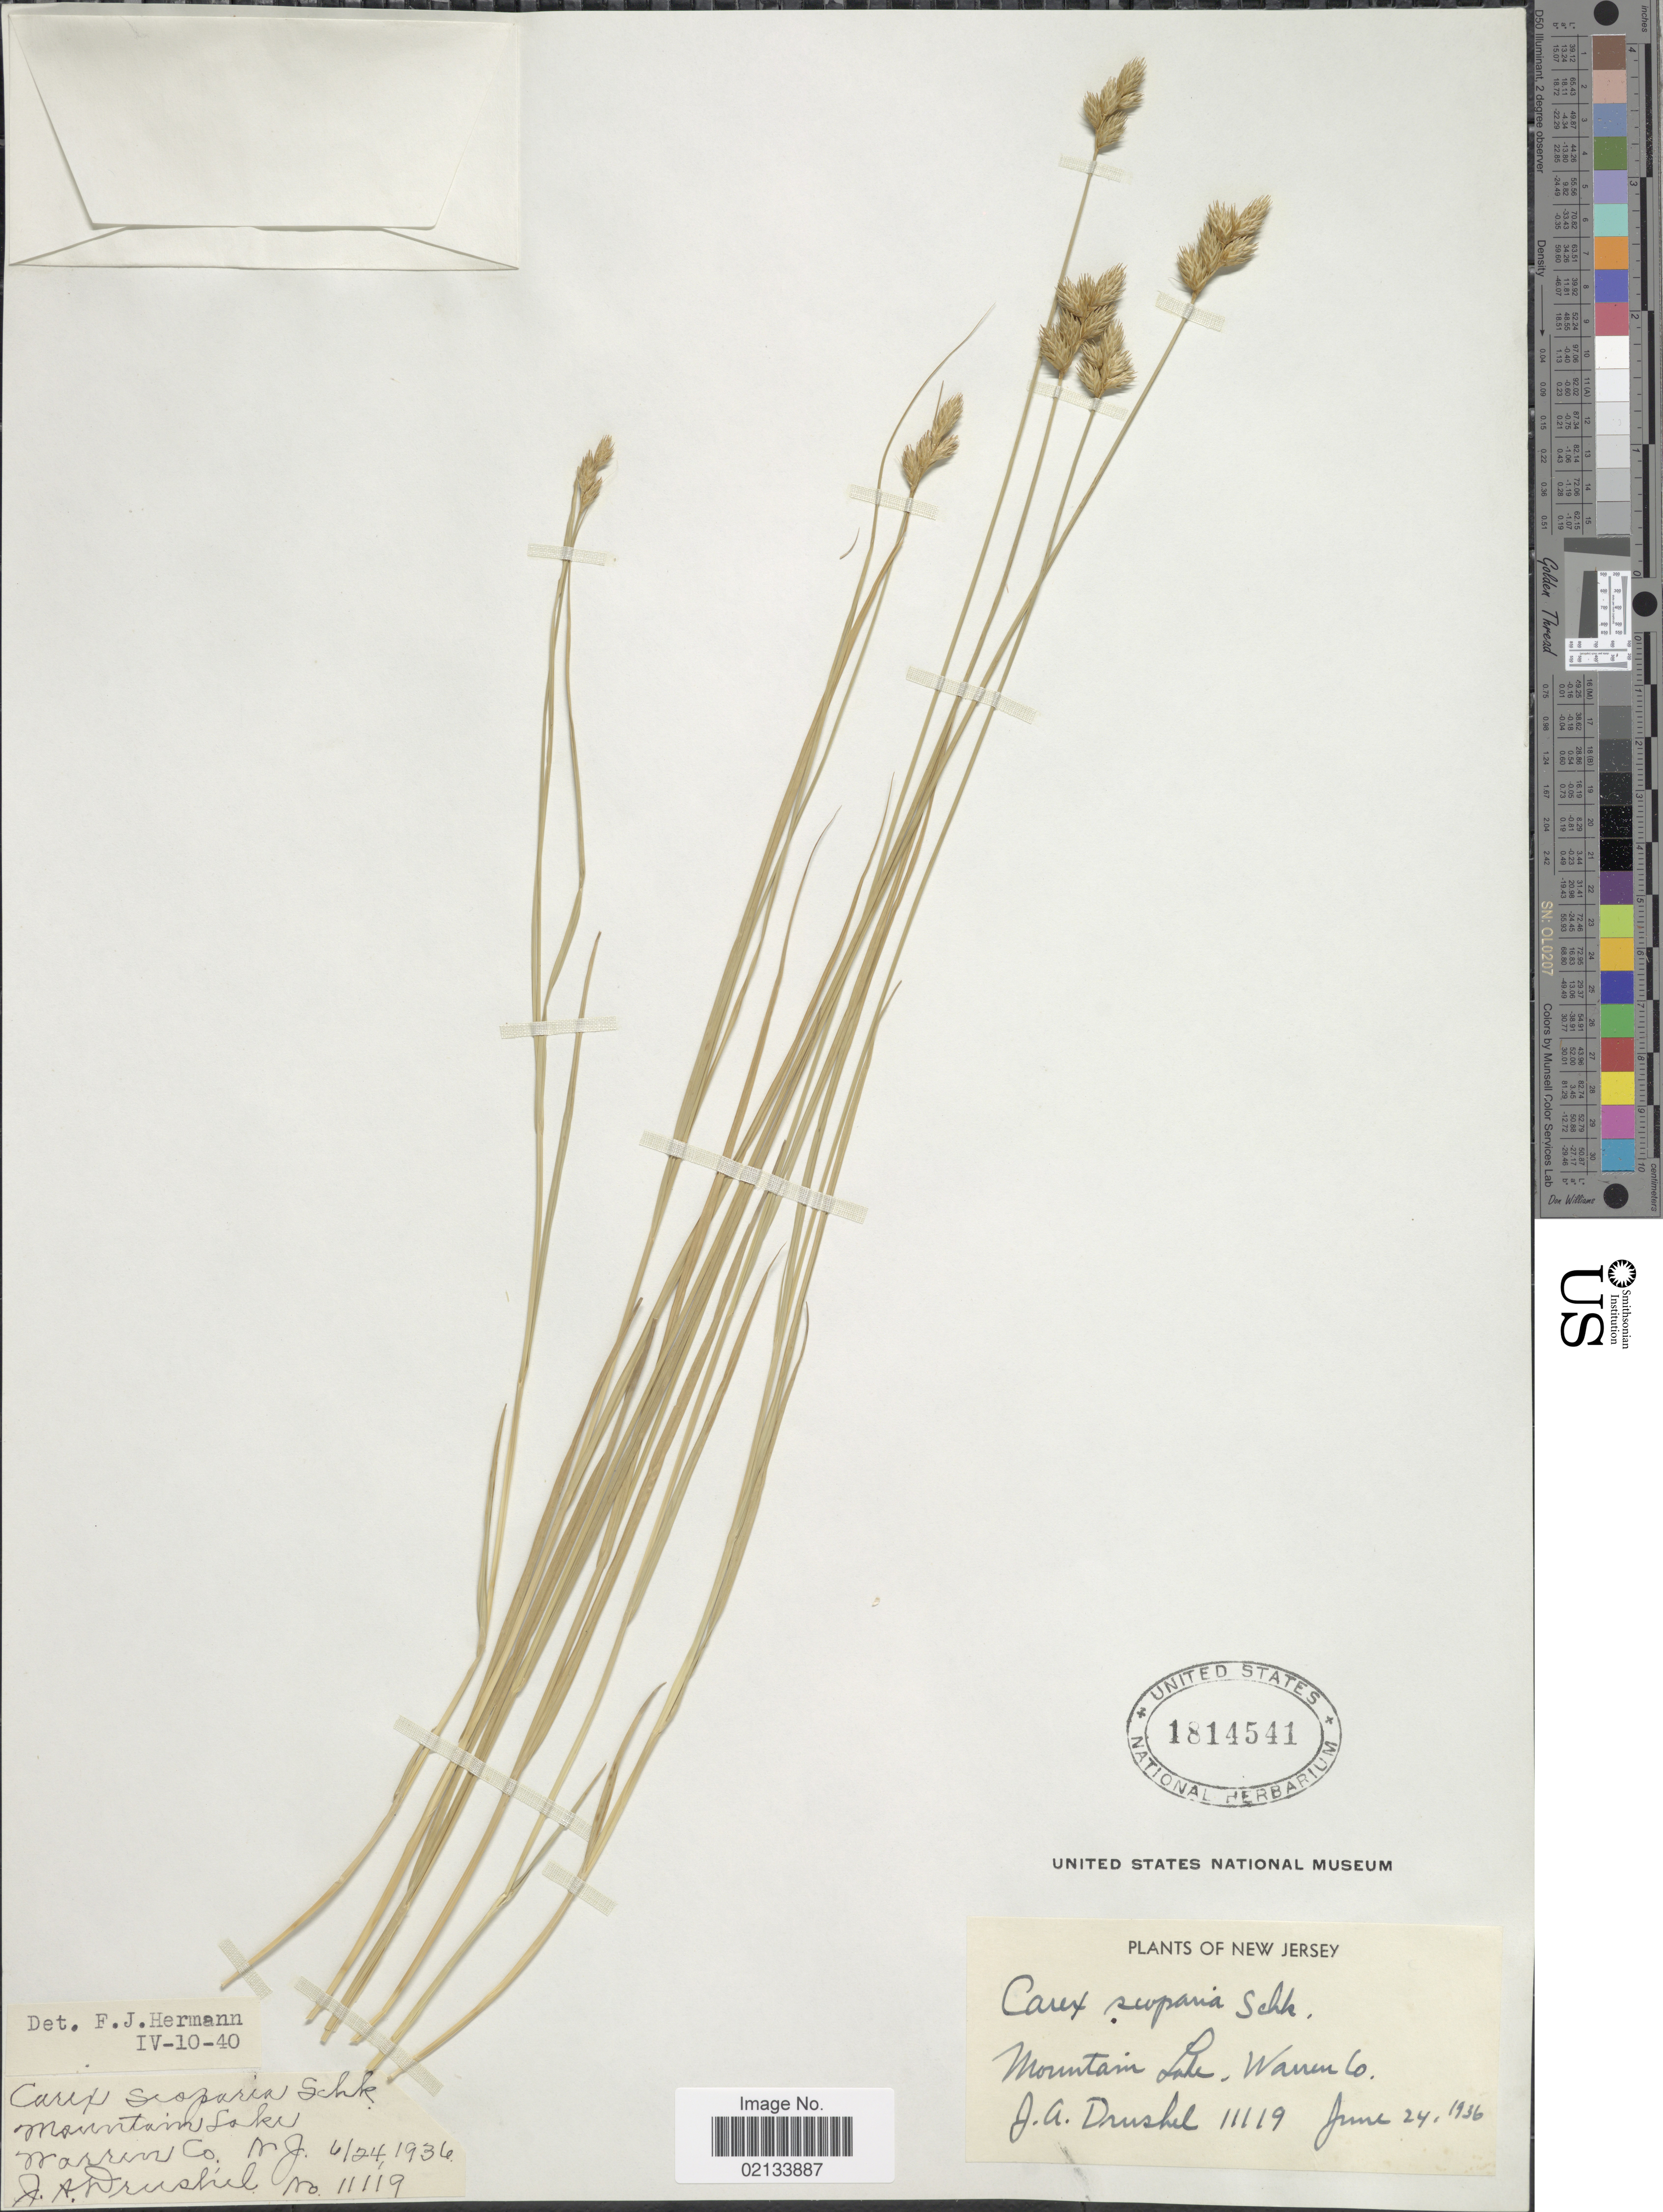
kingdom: Plantae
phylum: Tracheophyta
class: Liliopsida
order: Poales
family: Cyperaceae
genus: Carex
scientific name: Carex scoparia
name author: Schkuhr ex Willd.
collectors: J. A. Drushel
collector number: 11119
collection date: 1936-06-24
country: United States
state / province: New Jersey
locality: Mountain Lake, Warren CO.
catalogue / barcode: US 1814541